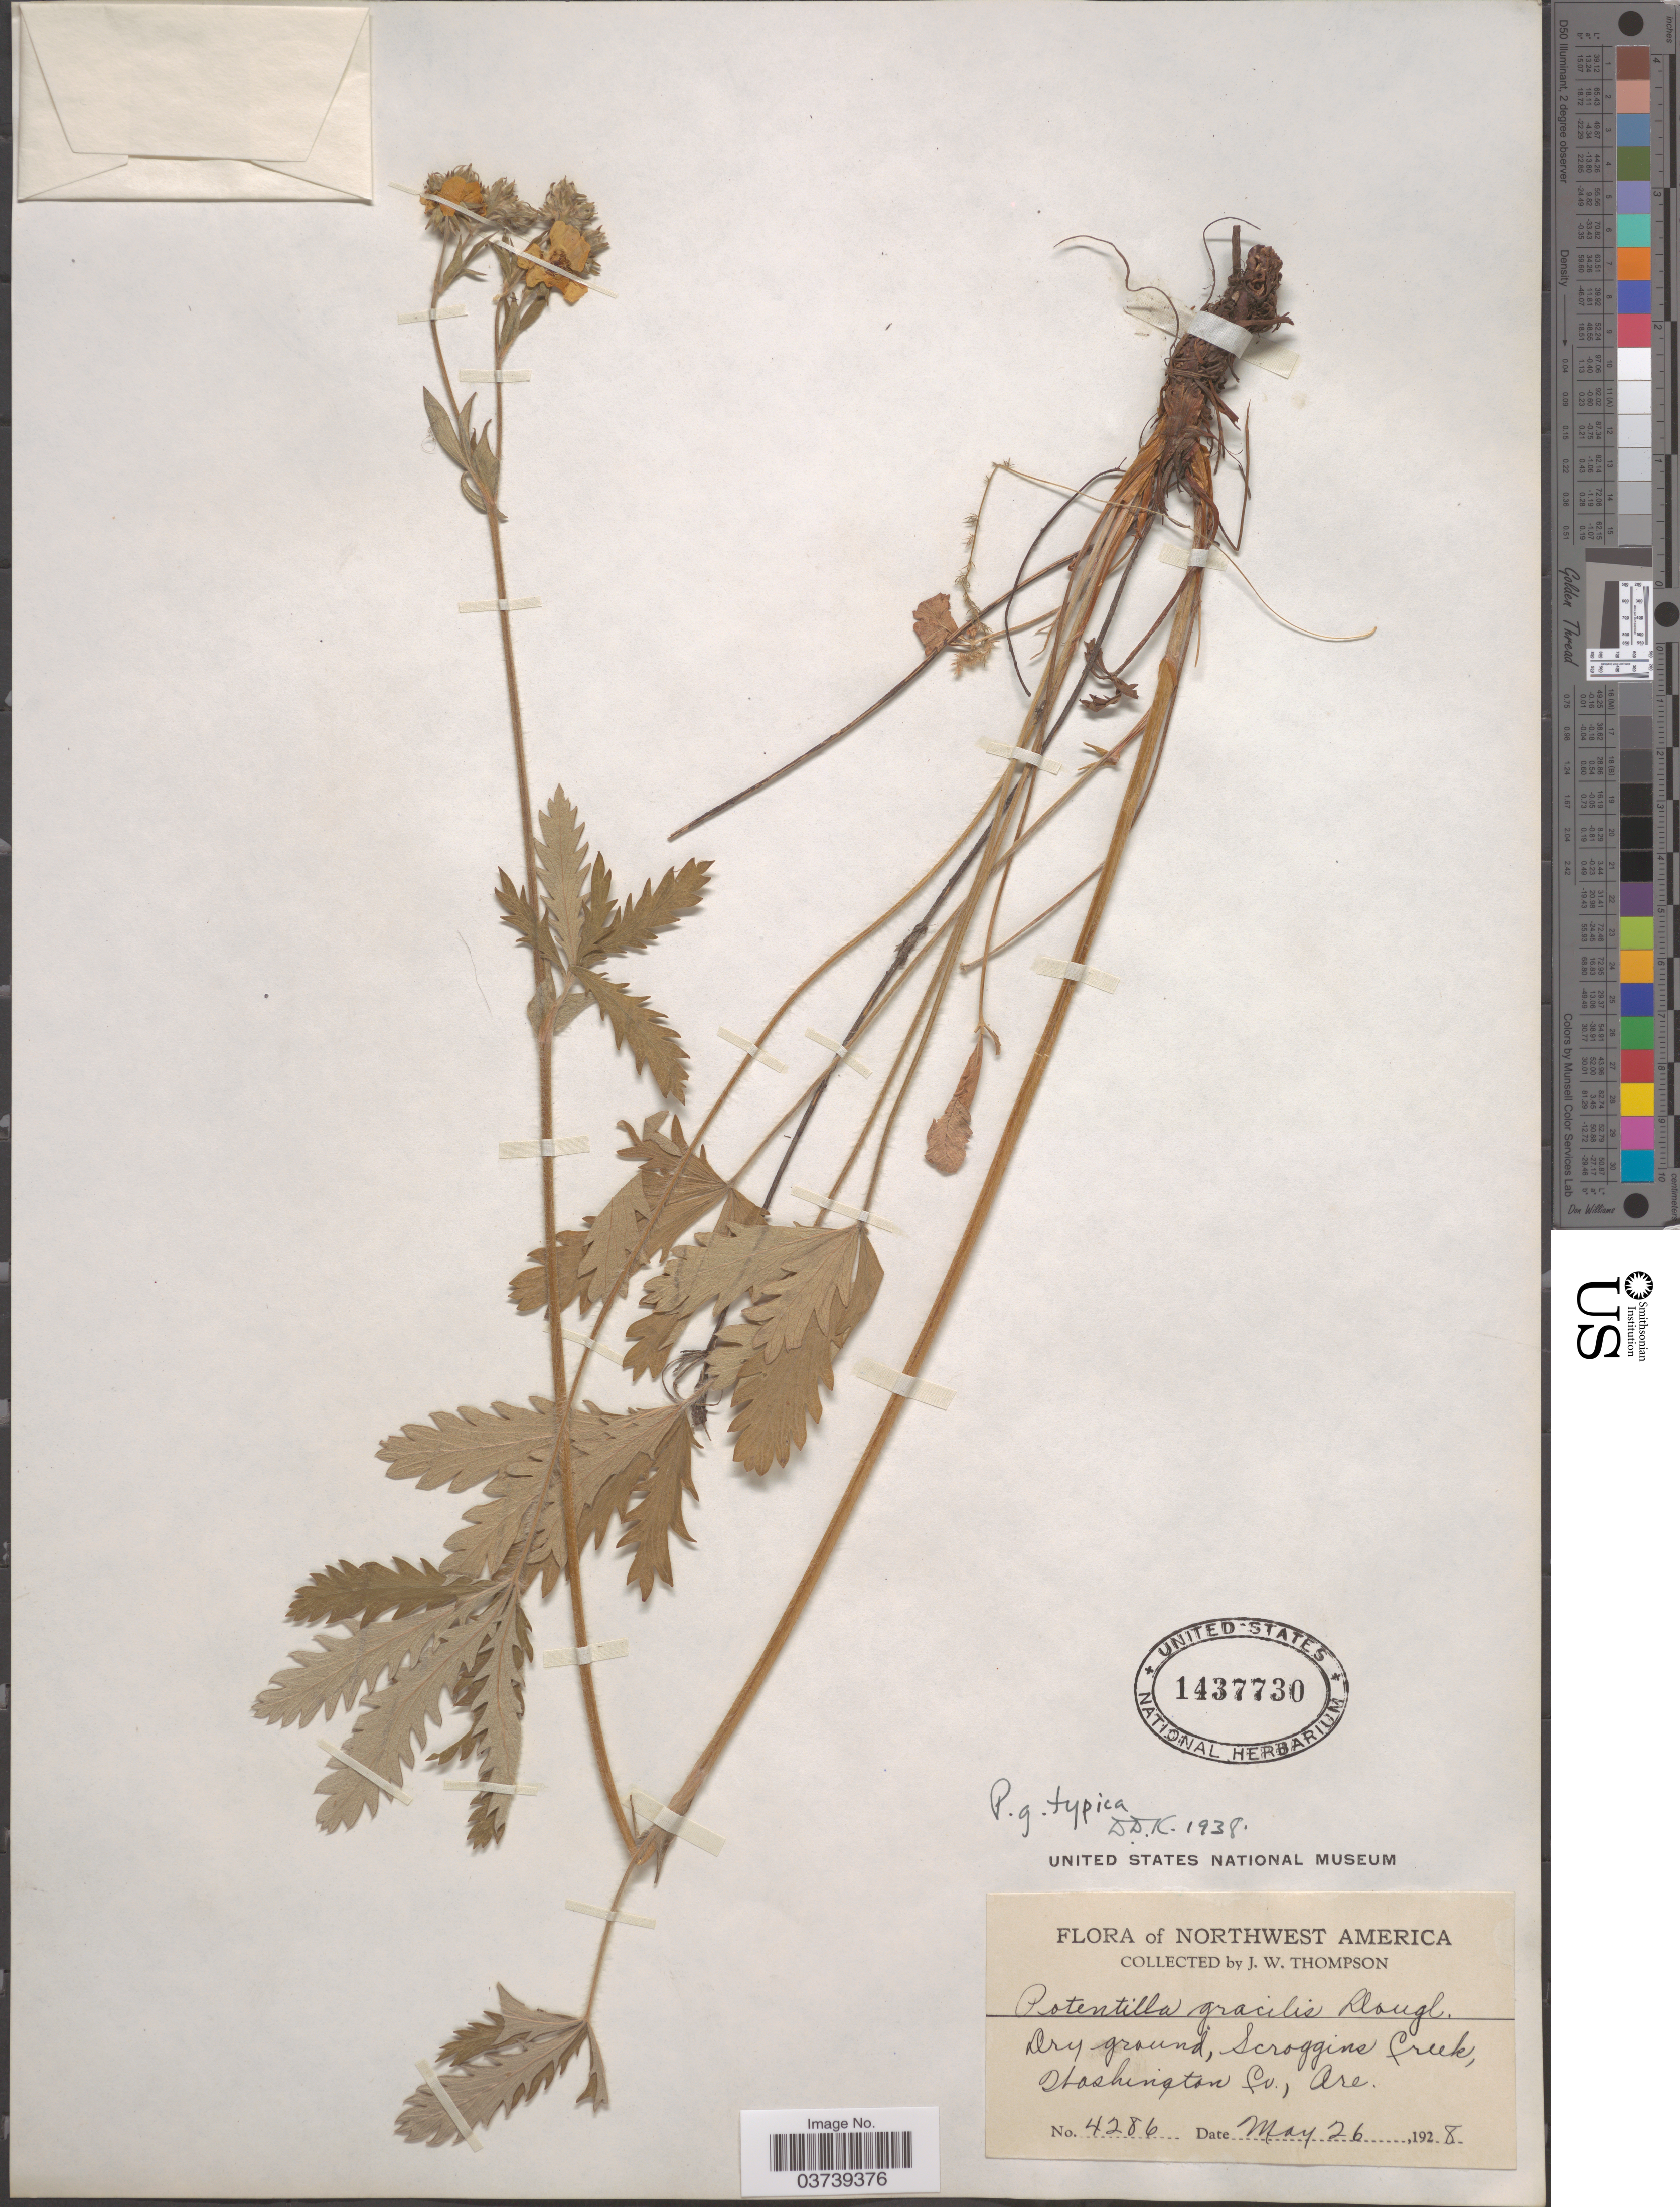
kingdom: Plantae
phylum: Tracheophyta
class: Magnoliopsida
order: Rosales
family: Rosaceae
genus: Potentilla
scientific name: Potentilla gracilis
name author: Douglas ex Hook.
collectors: J. Thompson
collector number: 4286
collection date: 1928-05-26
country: United States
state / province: Oregon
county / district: Washington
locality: Scroggins Creek, Washington Co.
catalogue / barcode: US 1437730